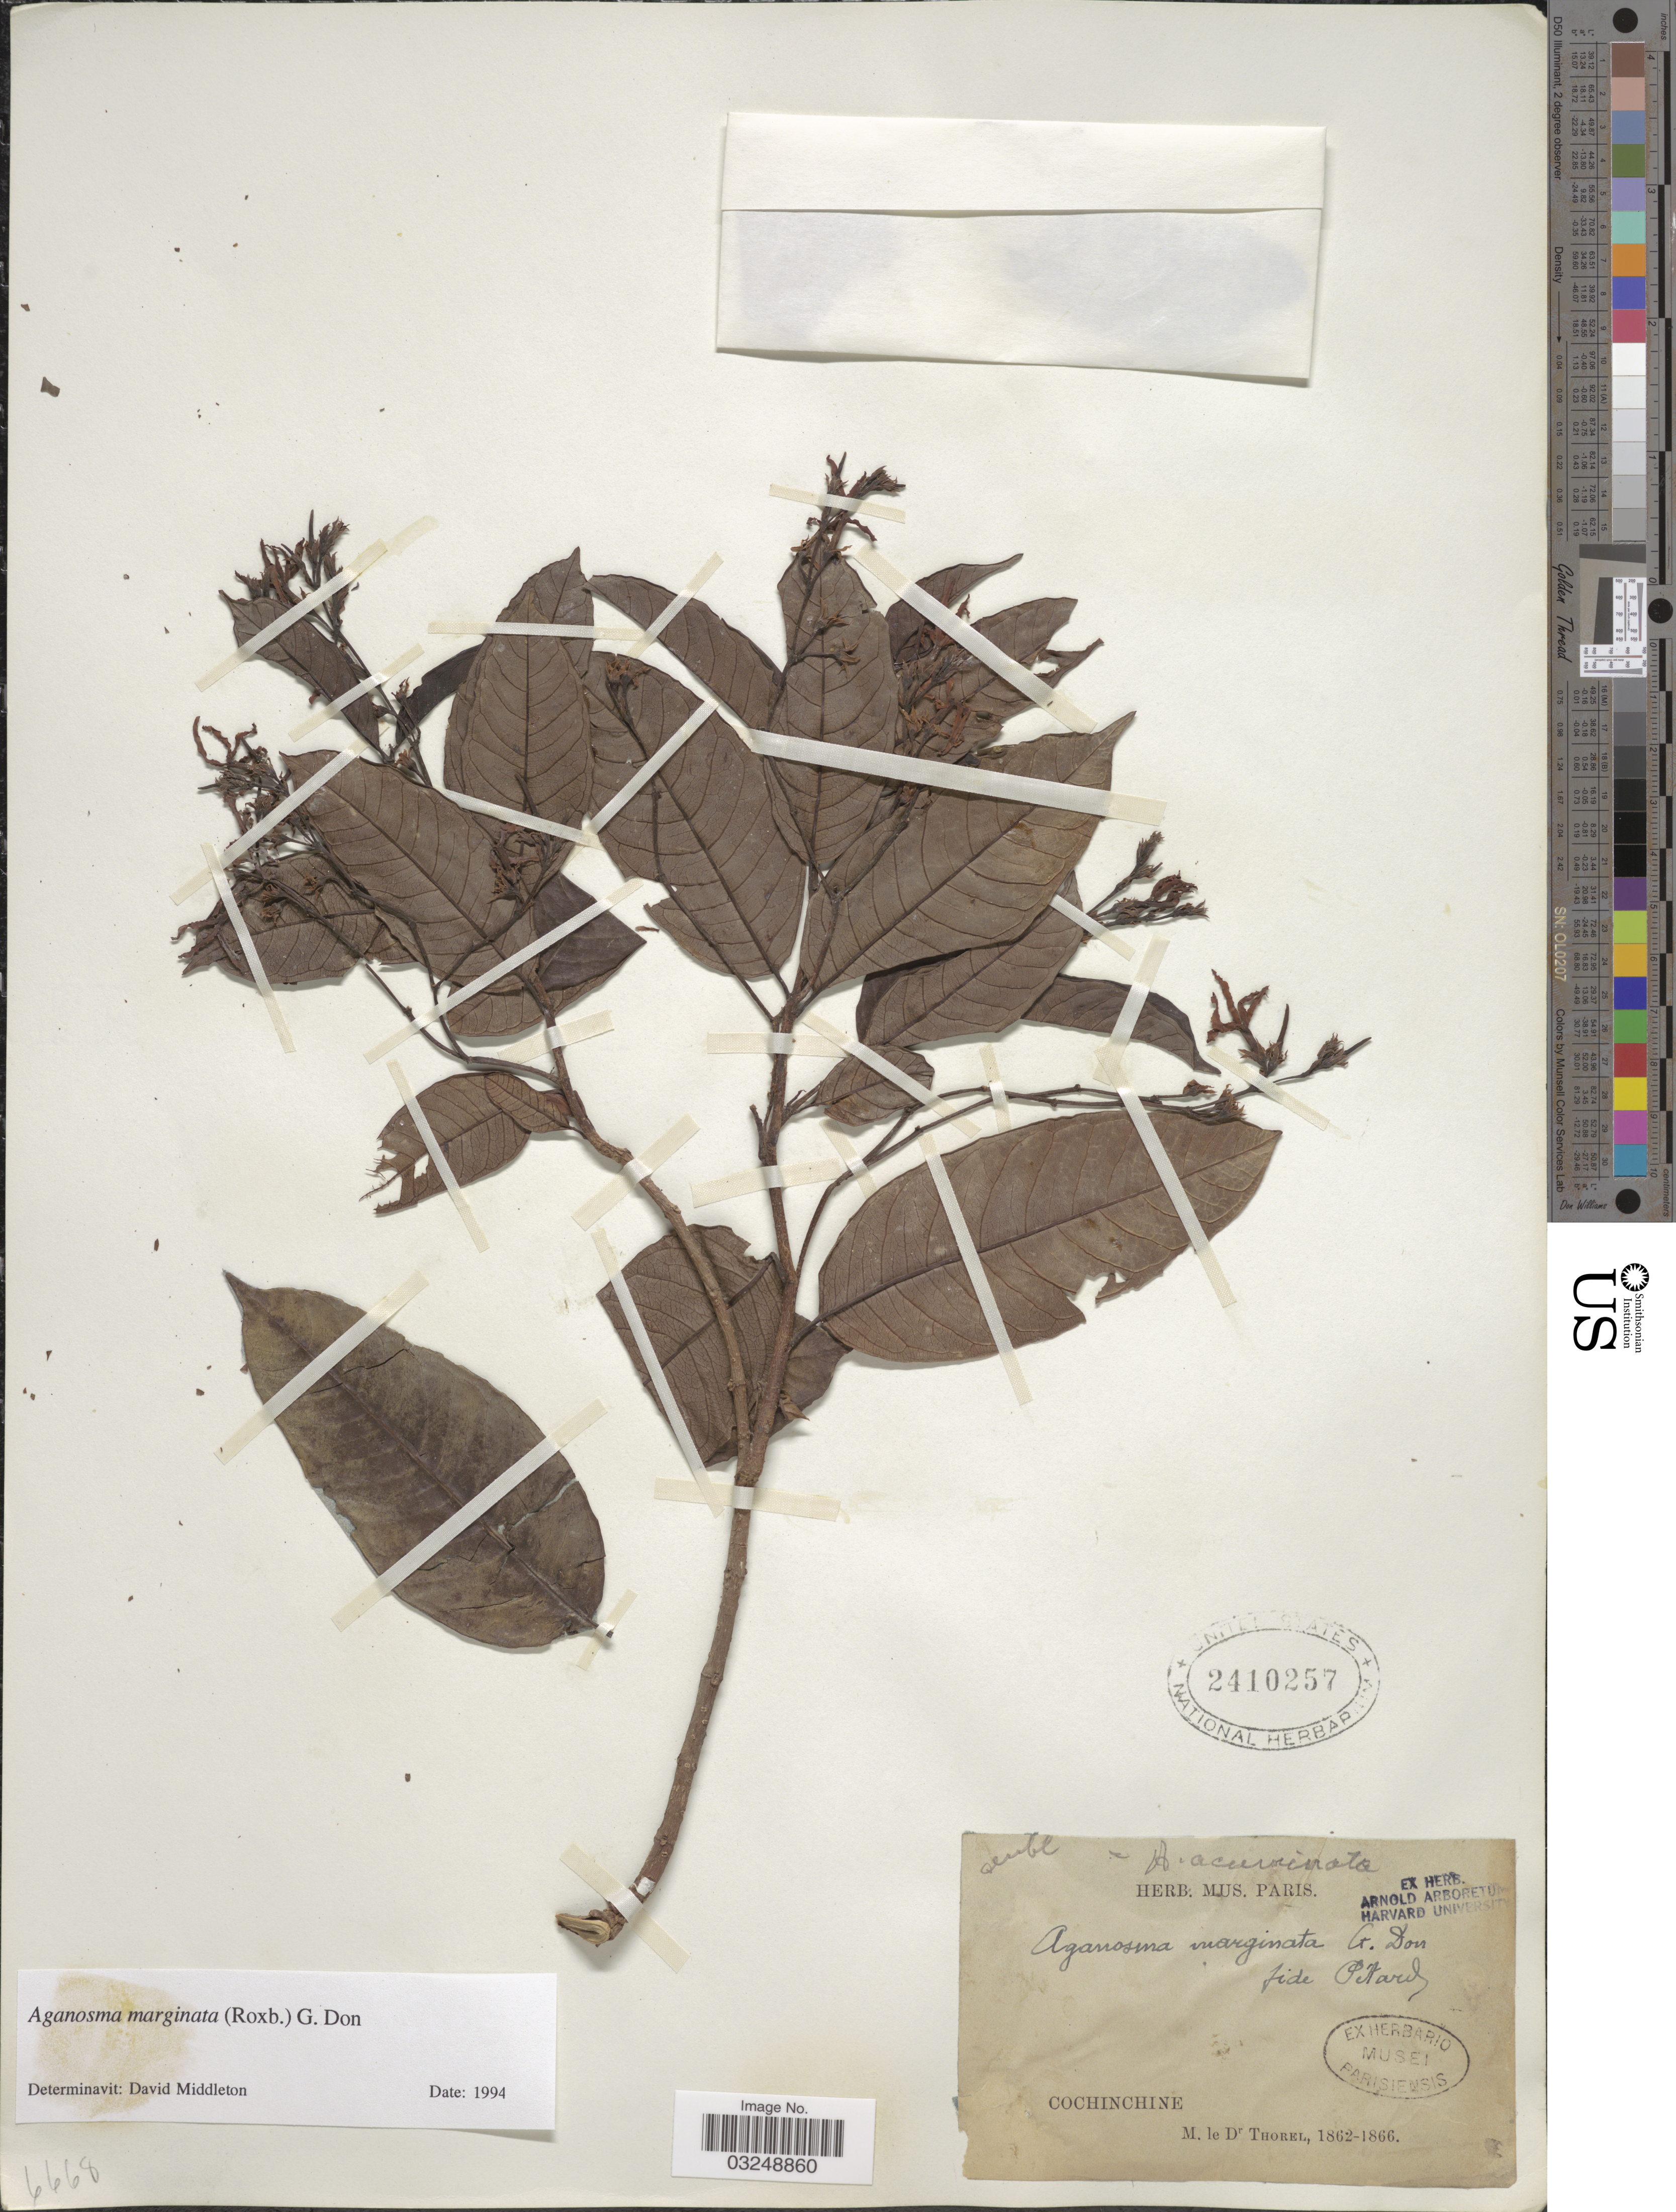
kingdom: Plantae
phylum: Tracheophyta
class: Magnoliopsida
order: Gentianales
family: Apocynaceae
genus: Aganosma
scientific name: Aganosma marginata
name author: (Roxb.) G. Don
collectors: Thorel, M. "M. [=Monsieur] Thorel" DO NOT USE (error for C. Thorel)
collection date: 1862/1866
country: Vietnam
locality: Cochinchine.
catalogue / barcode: US 2410257